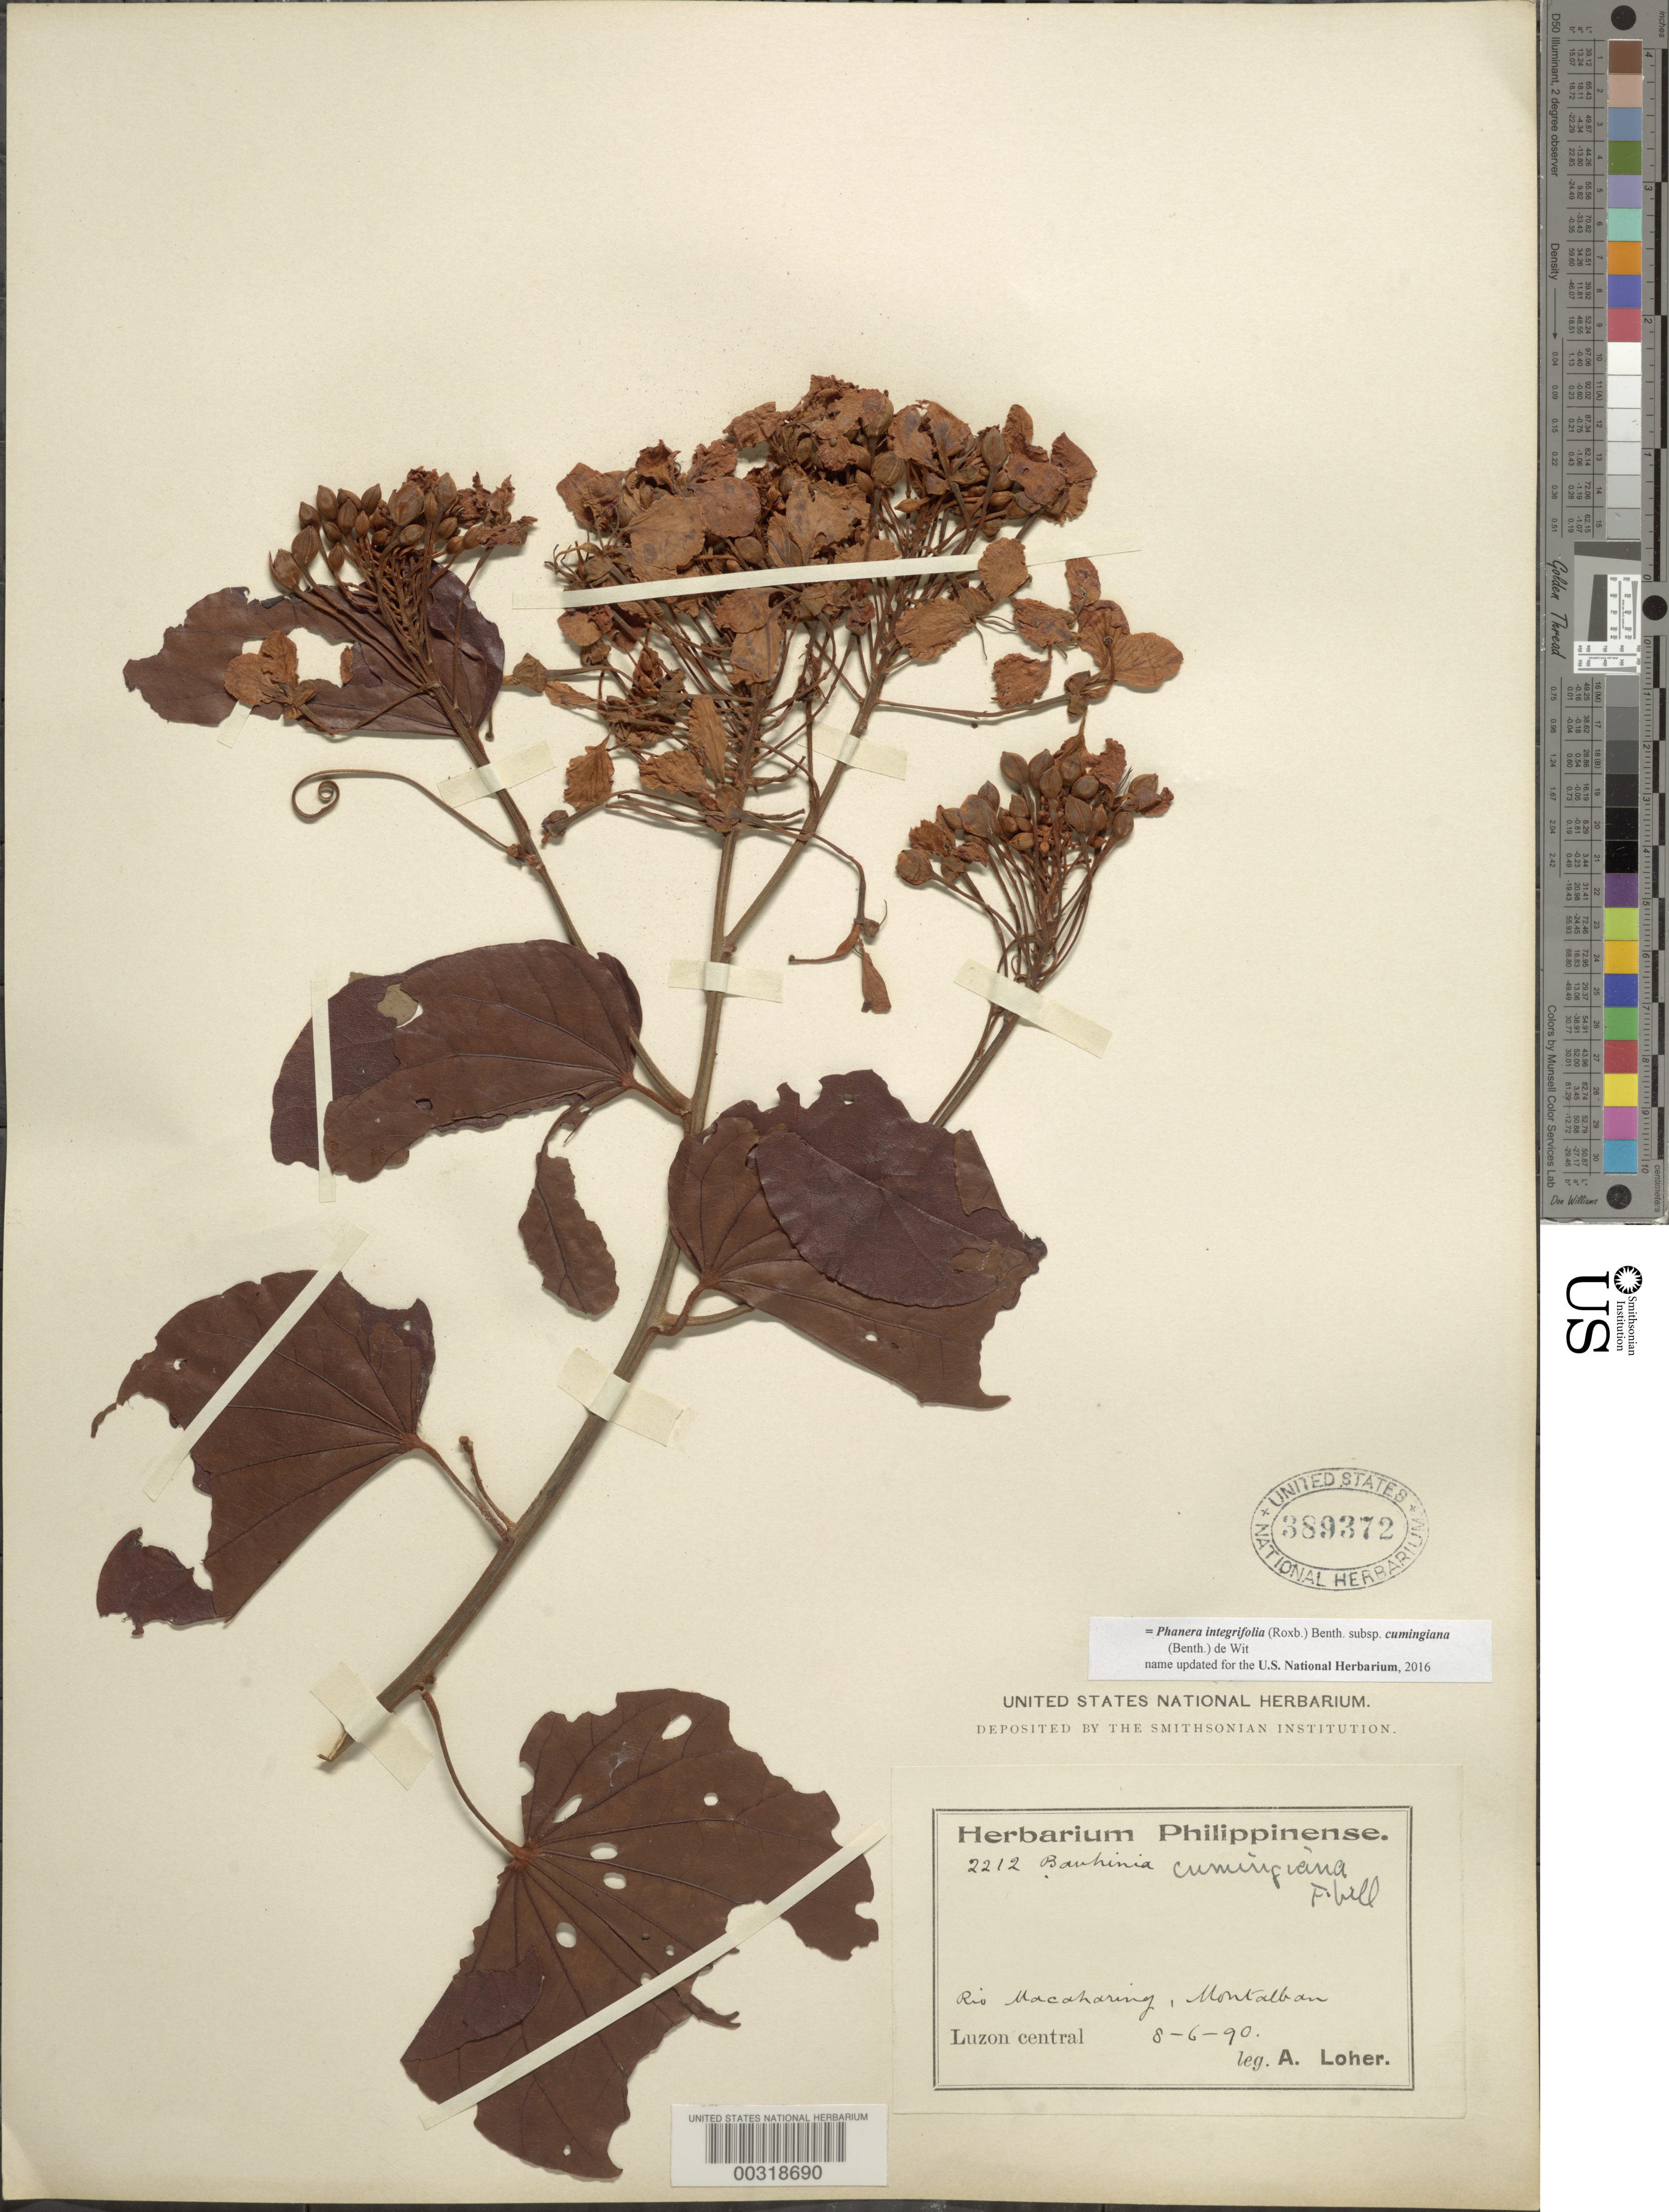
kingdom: Plantae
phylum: Tracheophyta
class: Magnoliopsida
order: Fabales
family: Fabaceae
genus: Phanera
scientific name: Phanera integrifolia subsp. cumingiana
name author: (Benth.) de Wit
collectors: A. Loher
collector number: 2212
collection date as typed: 08 Jun 1890 or 06 Aug 1890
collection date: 1890-06-08 or 1890-08-06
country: Philippines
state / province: Calabarzon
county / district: Rizal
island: Luzon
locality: Rio macaharing, montalban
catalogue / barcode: US 389372